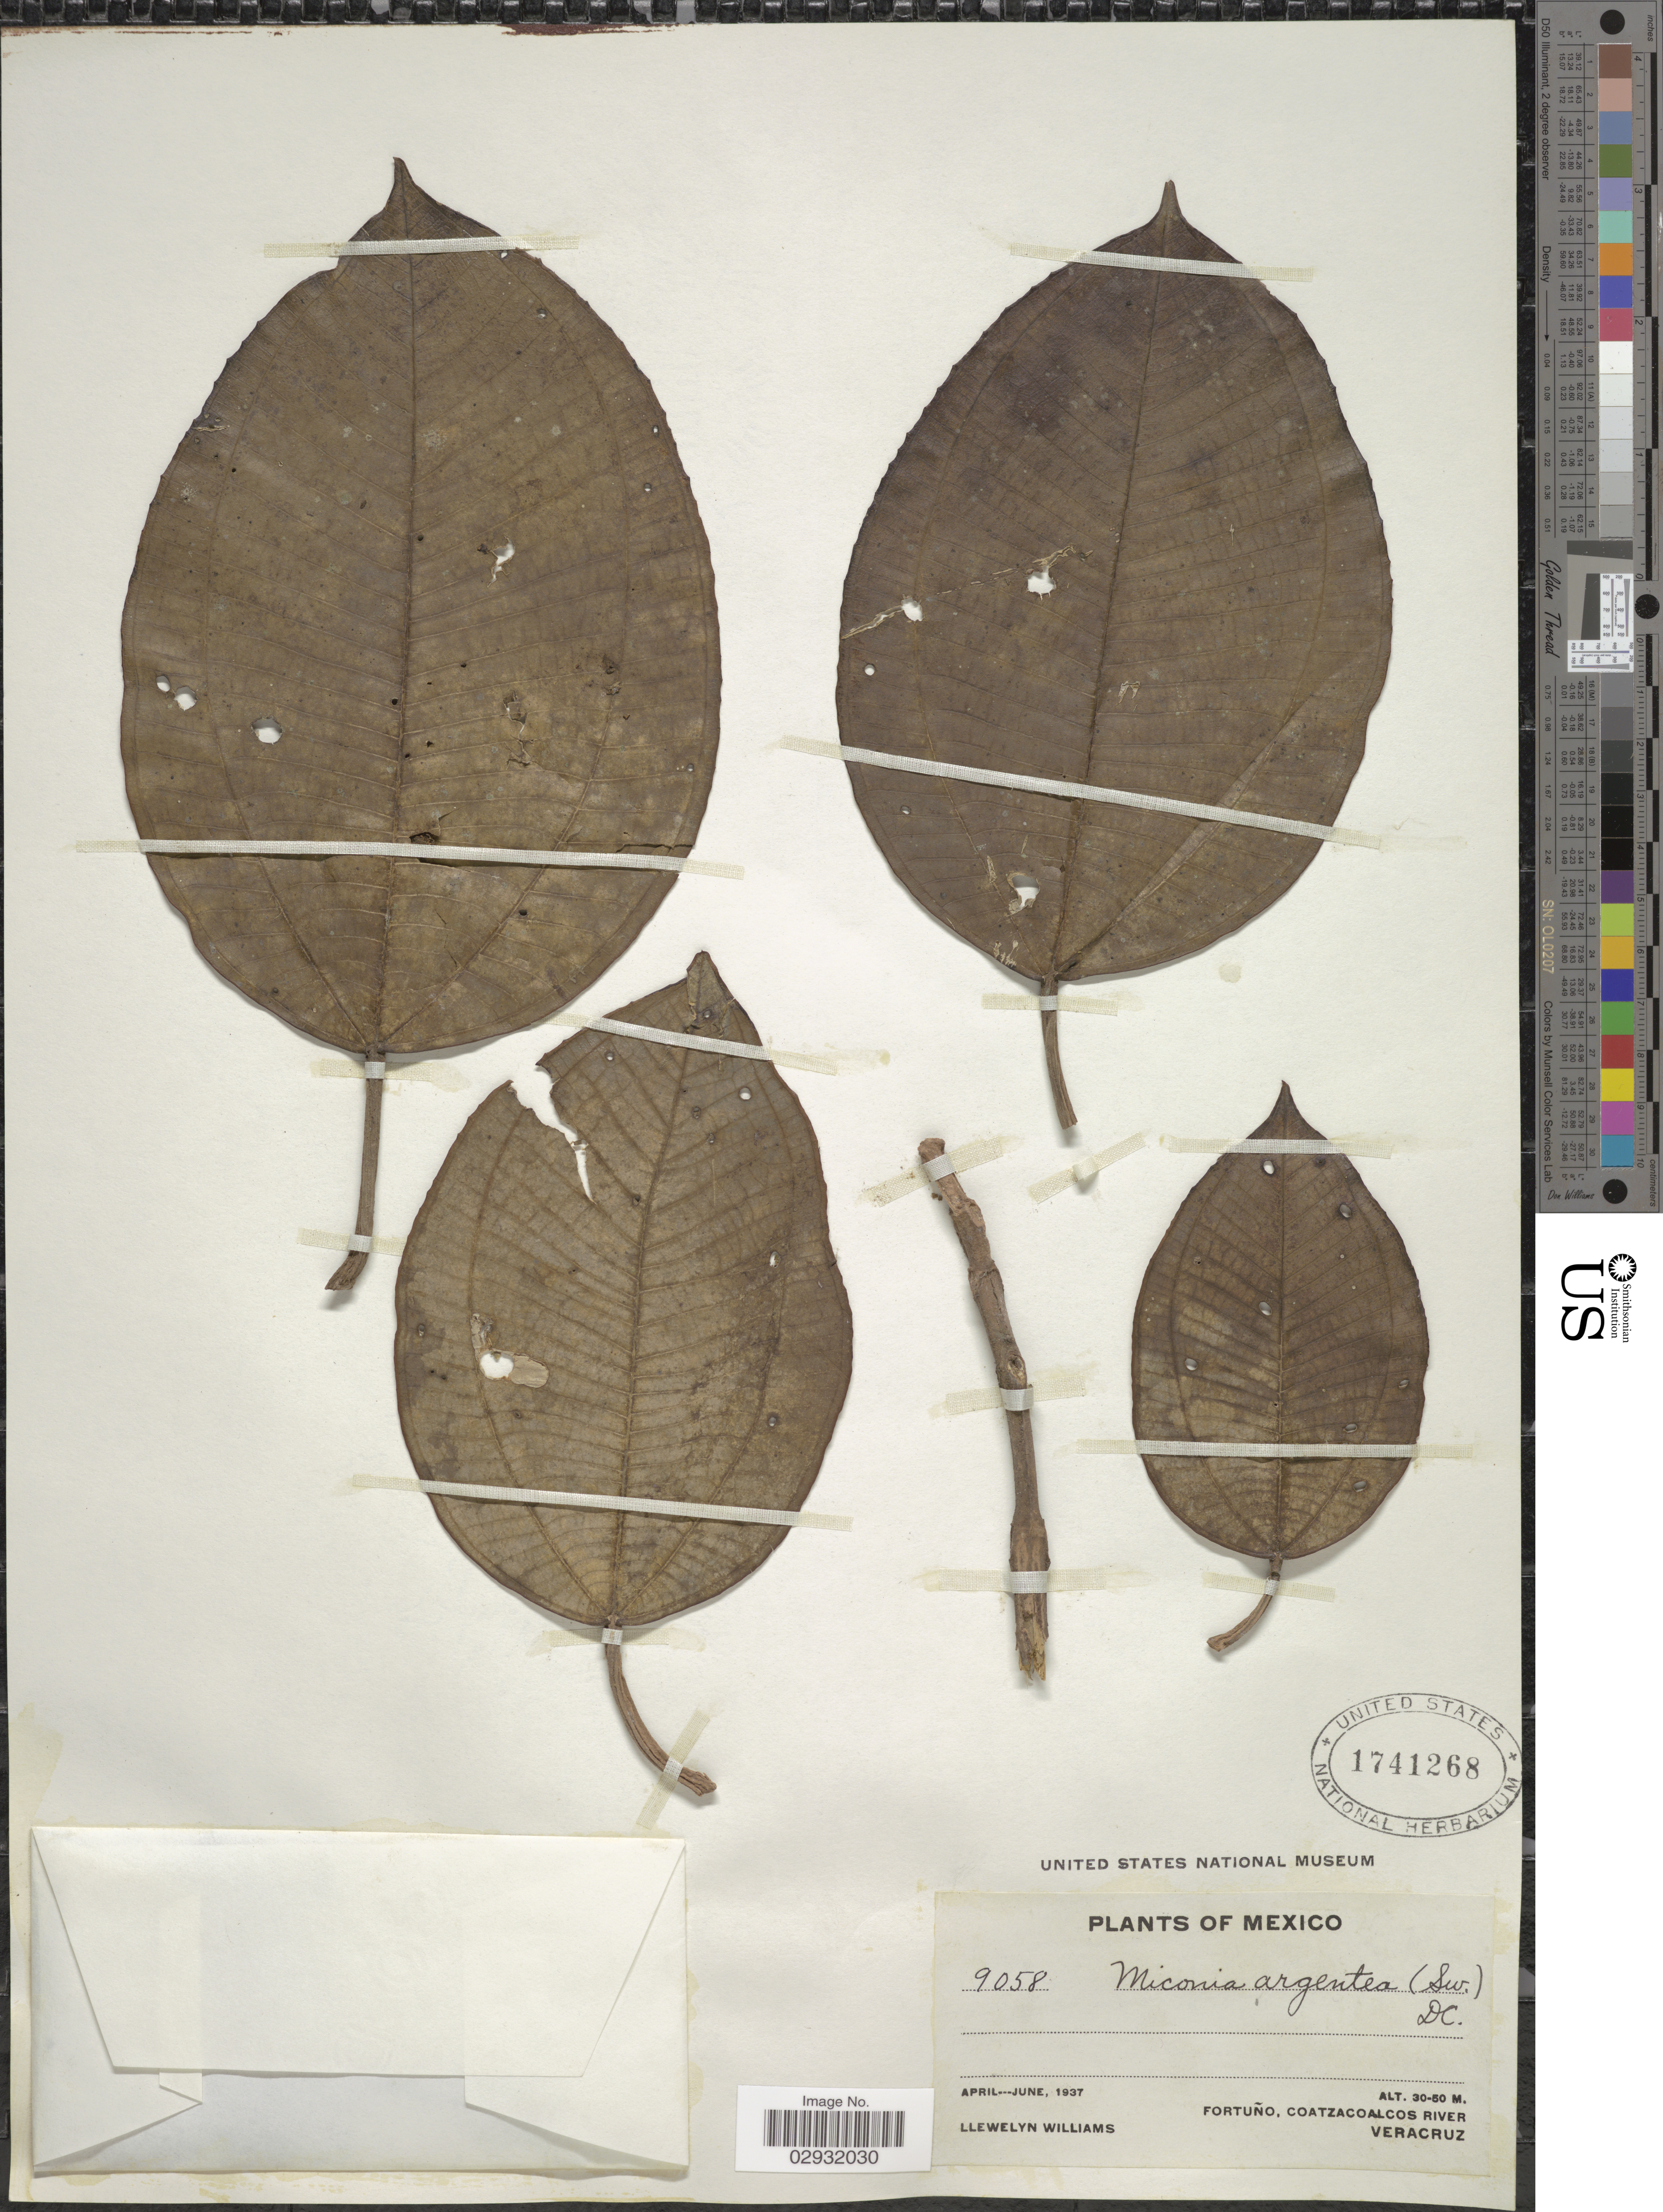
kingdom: Plantae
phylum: Tracheophyta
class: Magnoliopsida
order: Myrtales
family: Melastomataceae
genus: Miconia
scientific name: Miconia argentea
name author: (Sw.) DC.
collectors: Ll. Williams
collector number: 9058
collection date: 1937-04/1937-06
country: Mexico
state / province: Veracruz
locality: Fortuño, Coatzacoalcos River, Veracruz.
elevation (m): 30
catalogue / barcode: US 1741268